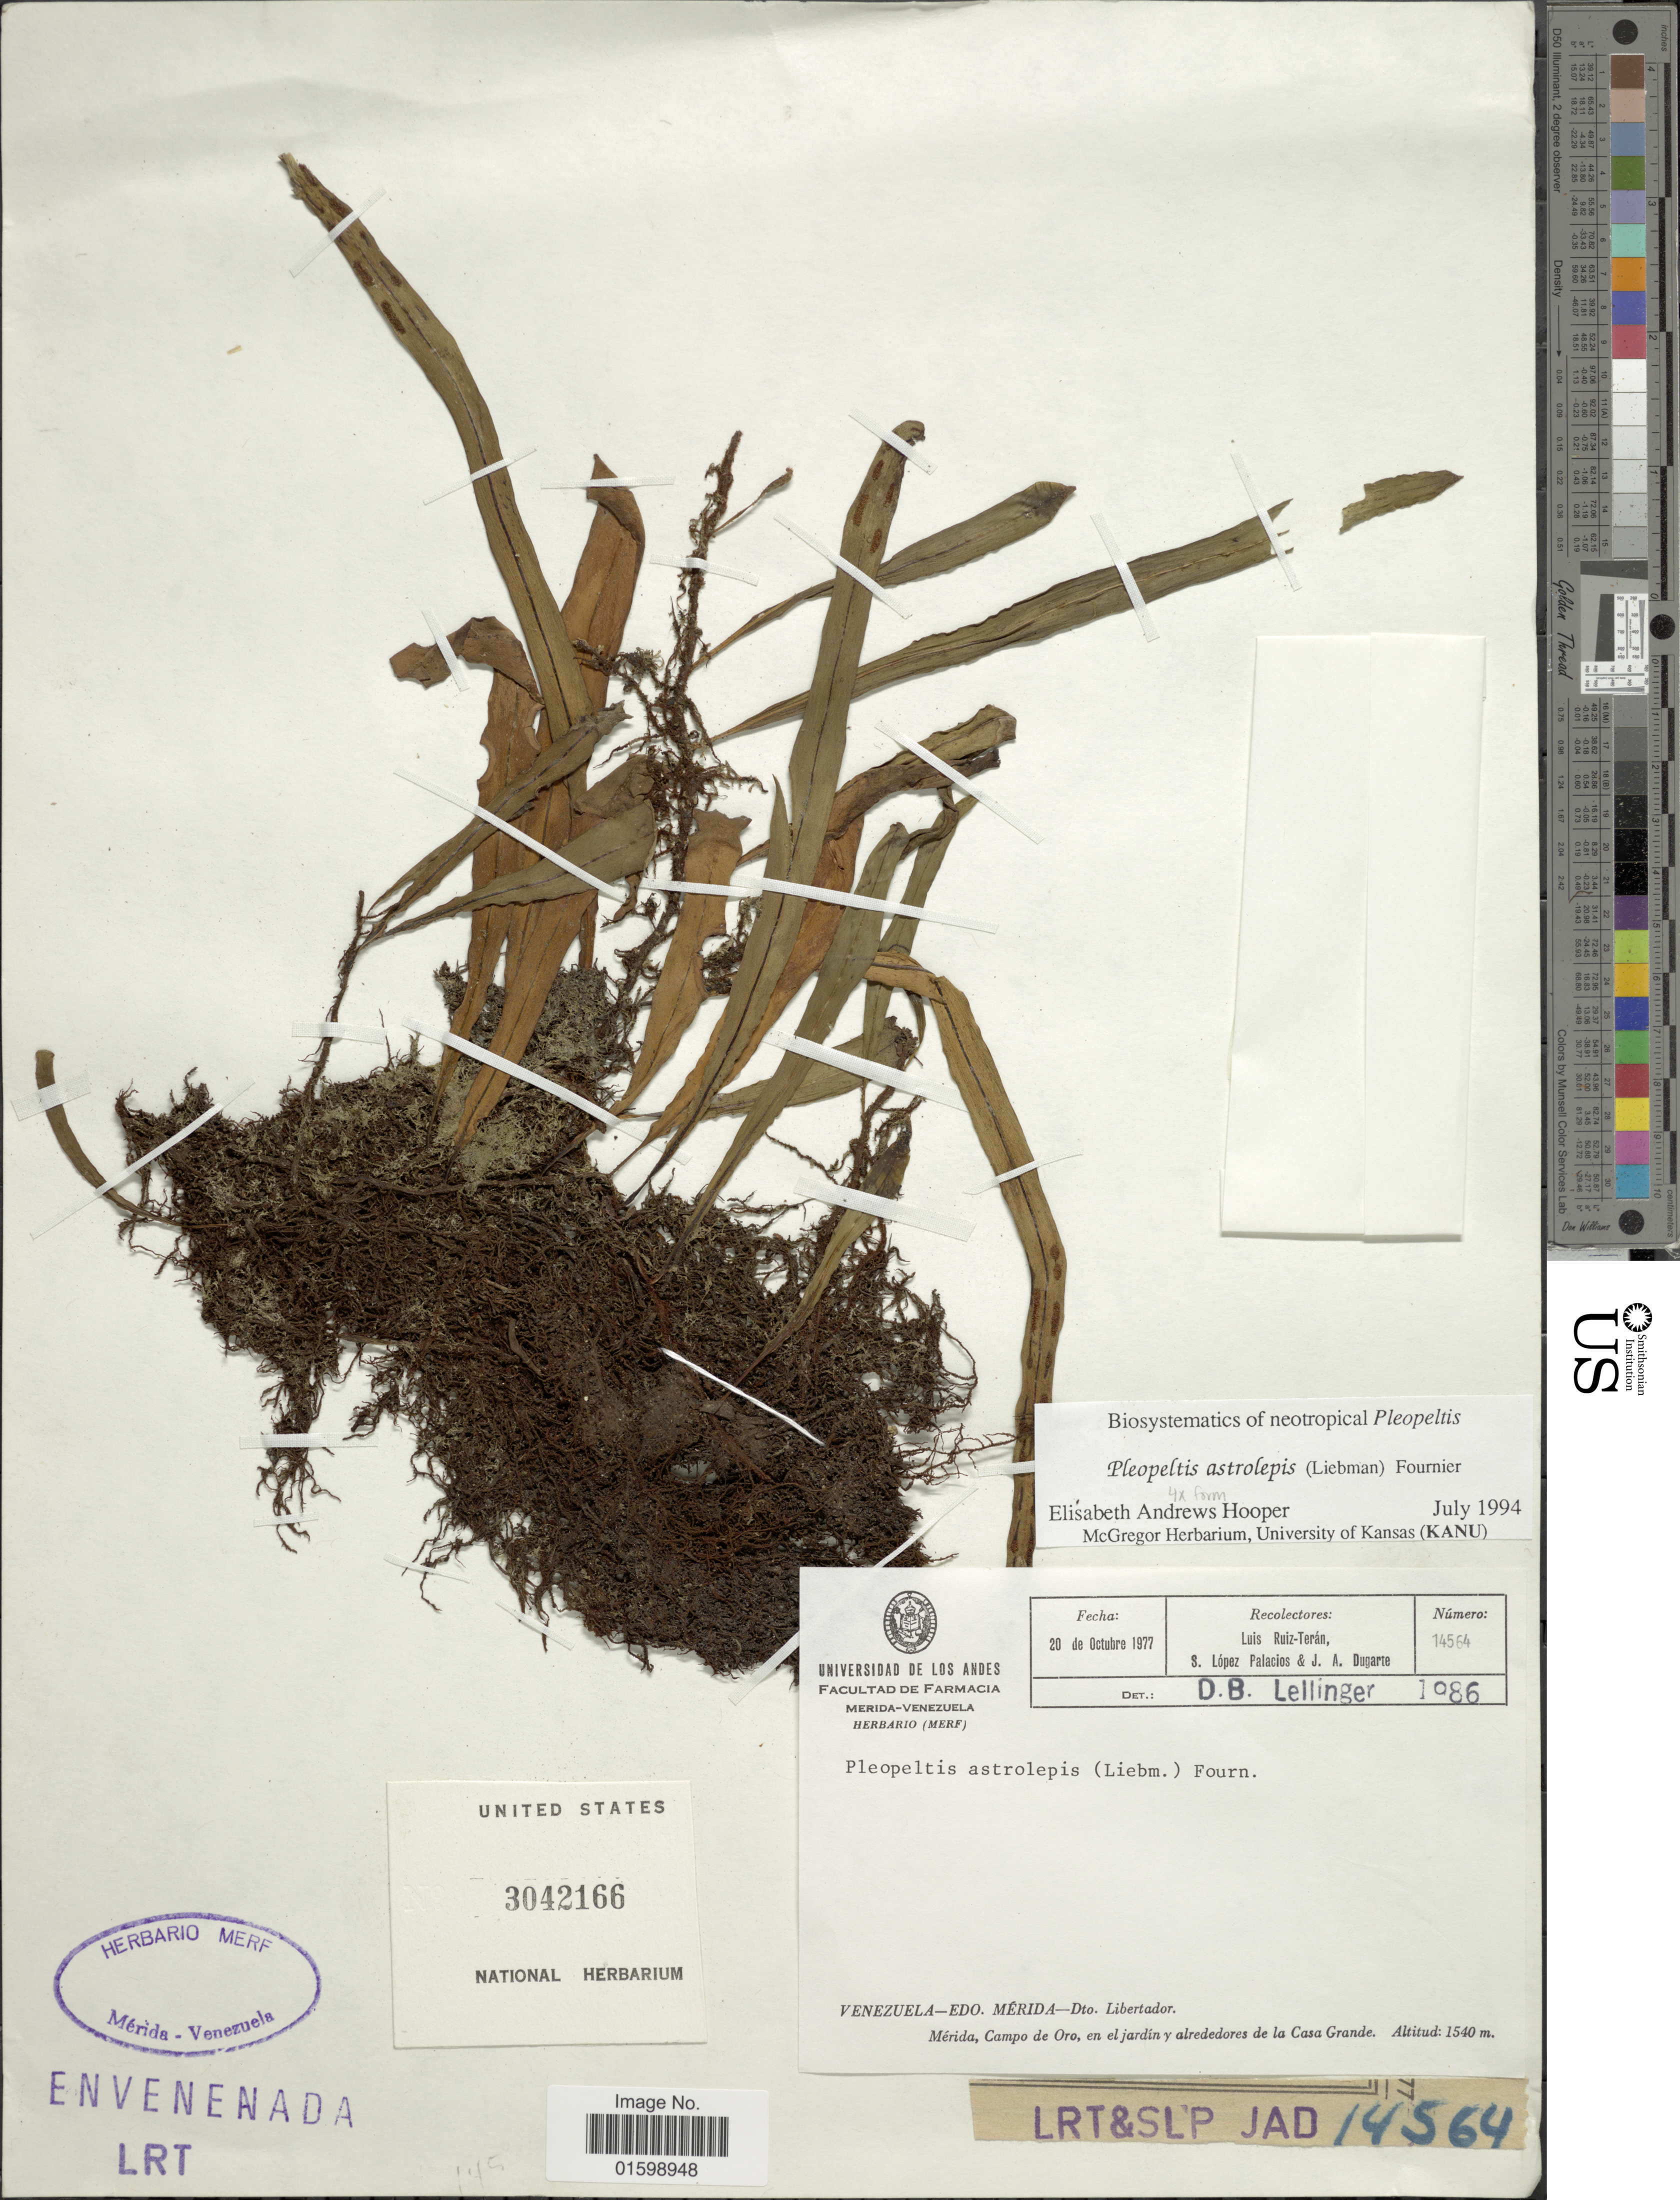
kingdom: Plantae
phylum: Tracheophyta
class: Polypodiopsida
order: Polypodiales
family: Polypodiaceae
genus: Pleopeltis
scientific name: Pleopeltis astrolepis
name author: (Liebm.) E. Fourn.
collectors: L. E. Ruíz-Terán, S. López-Palacios & J. Dugarte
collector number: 14564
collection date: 1977-10-20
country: Venezuela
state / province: Mérida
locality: Edo. Mérida, Campo de Oro, en el jardin y alrededores de la Casa Grande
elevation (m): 1540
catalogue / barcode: US 3042166